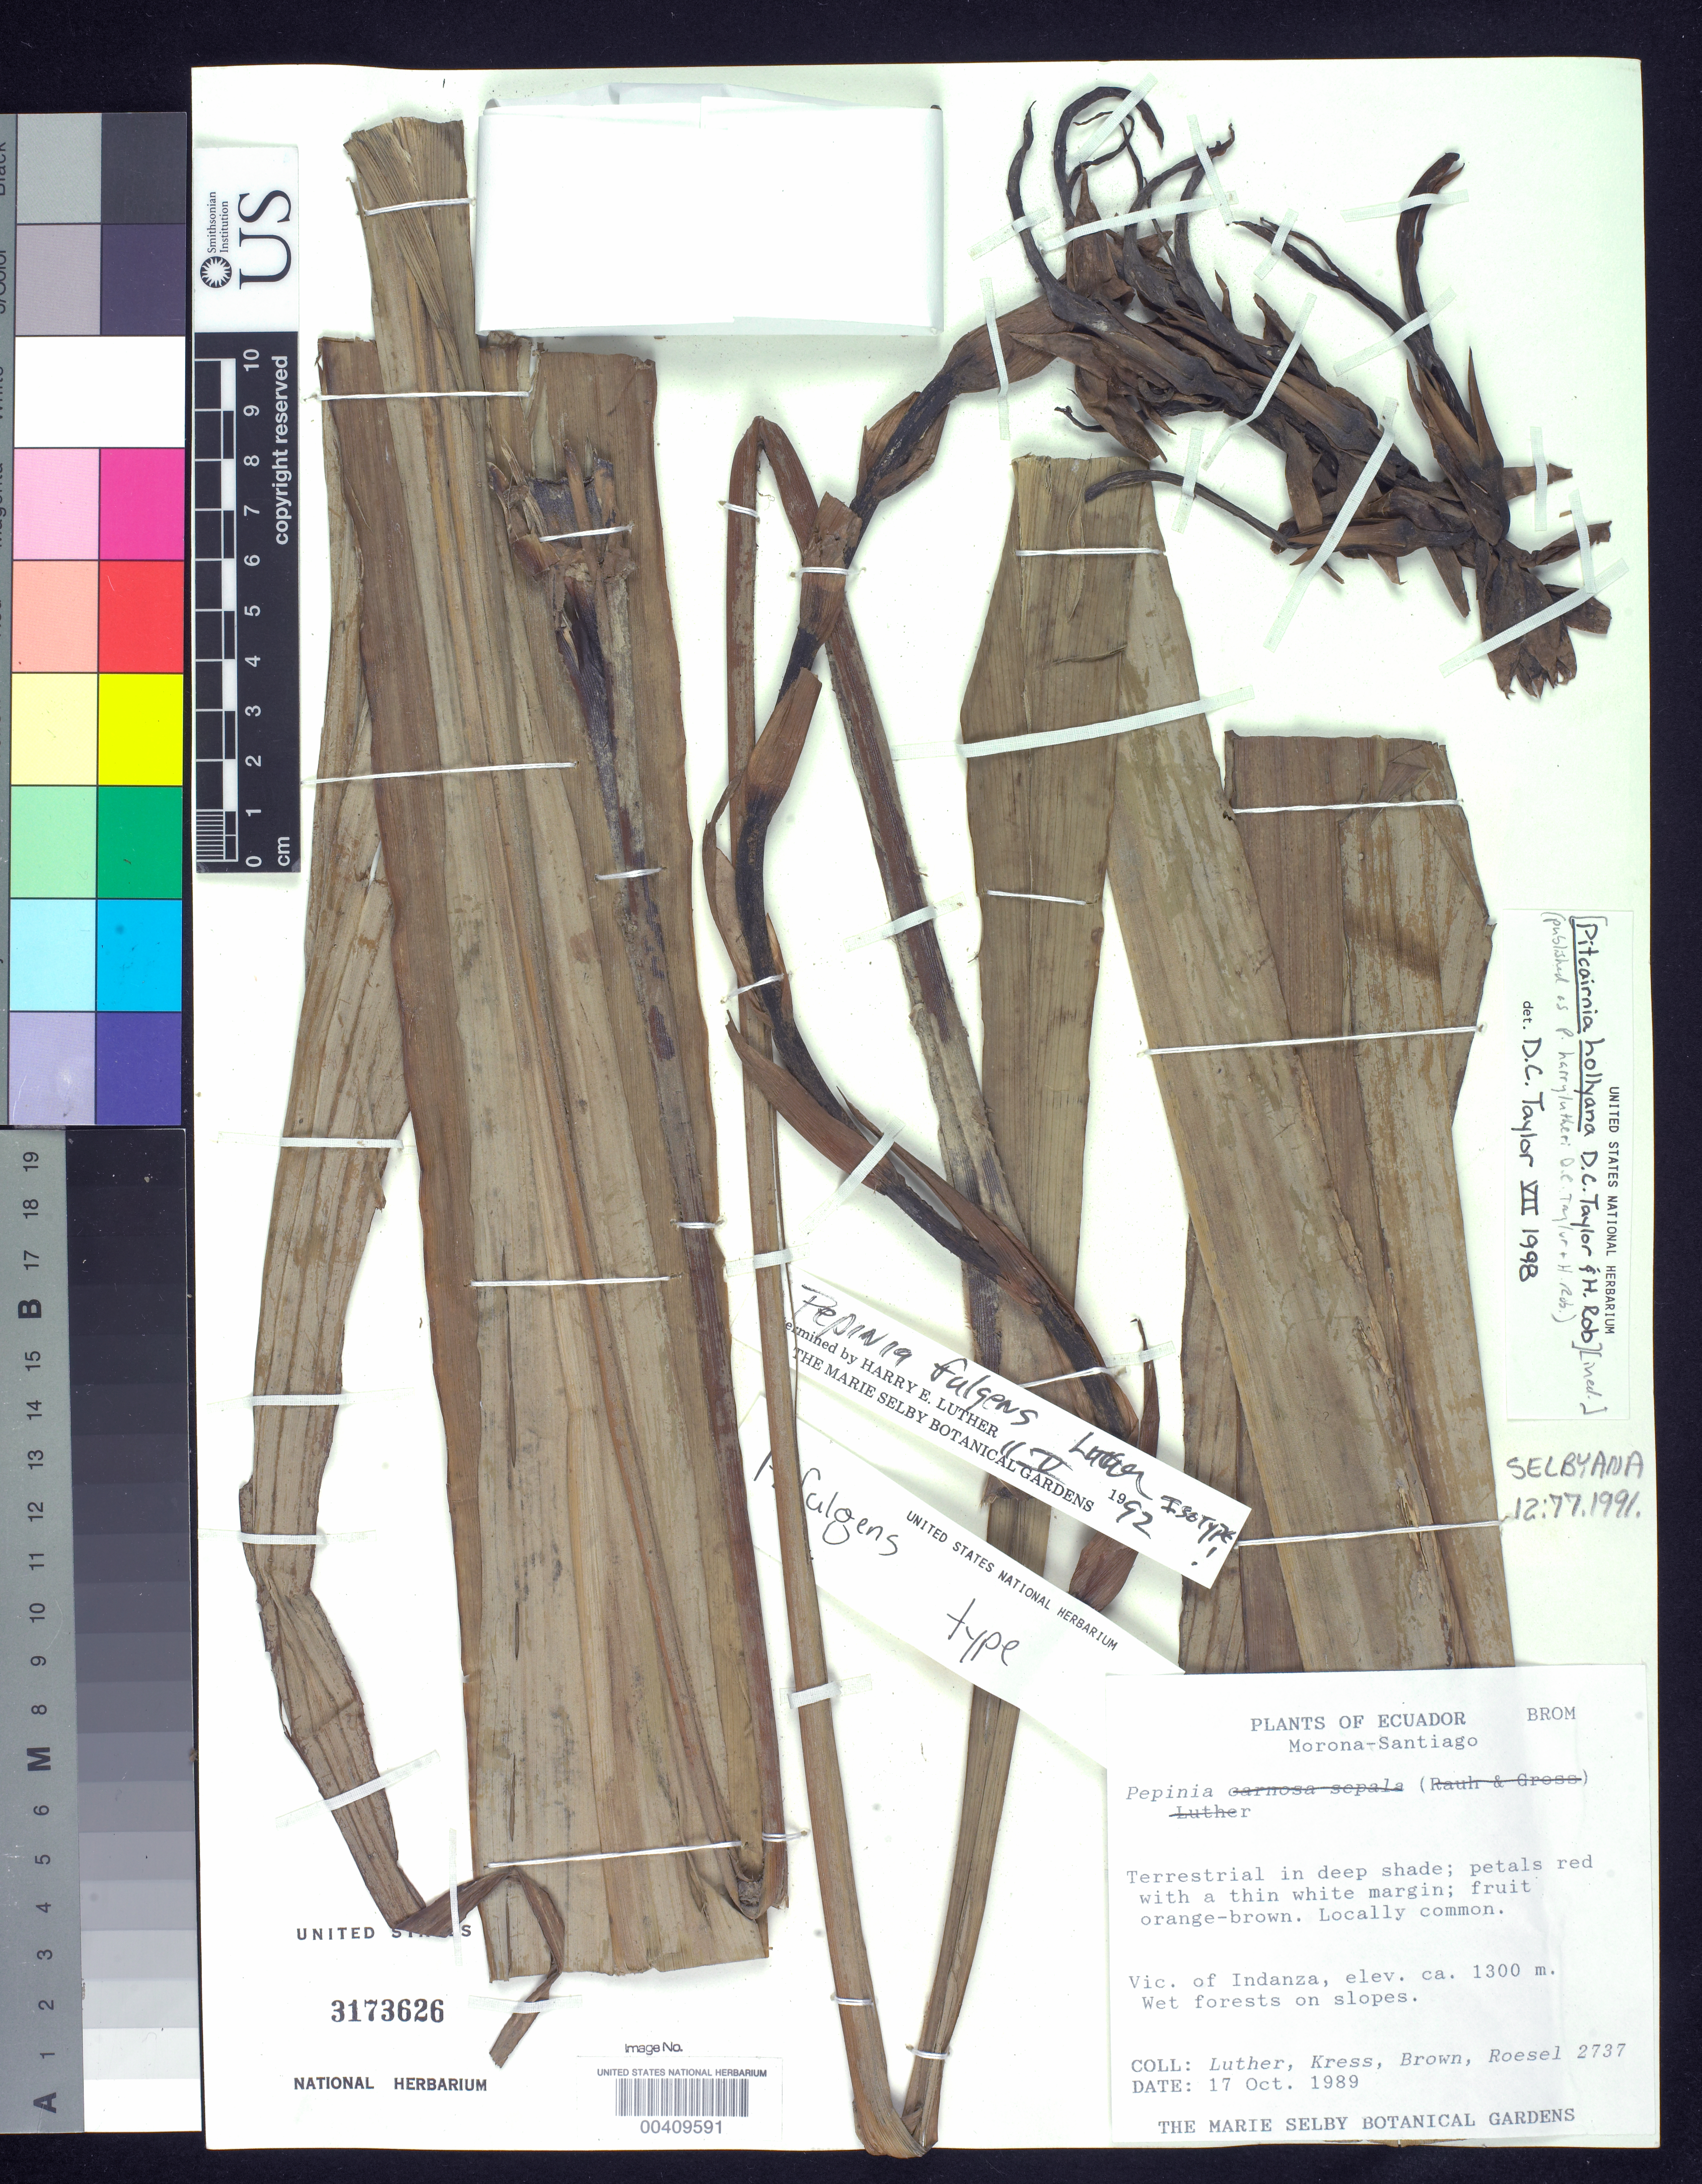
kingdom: Plantae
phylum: Tracheophyta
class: Liliopsida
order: Poales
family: Bromeliaceae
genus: Pepinia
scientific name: Pepinia fulgens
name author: H. Luther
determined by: Luther, Harry E.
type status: Isotype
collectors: Harry E. Luther, W. J. Kress, -- Brown & C. S. Roesel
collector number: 2737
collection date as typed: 17 Oct 1989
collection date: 1989-10-17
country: Ecuador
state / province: Morona-Santiago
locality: Vic. of Indanza.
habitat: Wet forests on slopes.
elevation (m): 1300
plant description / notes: Annotated by D.C. Taylor as Pitcairnia hollyana D.C. Taylor & H. Robinson, but name published as Pitcairnia harrylutheri.; Also an isotype of Pitcairnia harrylutheri D.C. Taylor & H. Robinson.; Nom. nov. for Pepinia fulgens Luther, non Pitcairnia fulgens Decne. ex A. Dietr. Annotated by D.C. Taylor as Pitcairnia hollyana D.C. Taylor & H. Robinson, but name published as Pitcairnia harrylutheri.; Also an isotype of Pepinia fulgens Luther.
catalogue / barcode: US 3173626